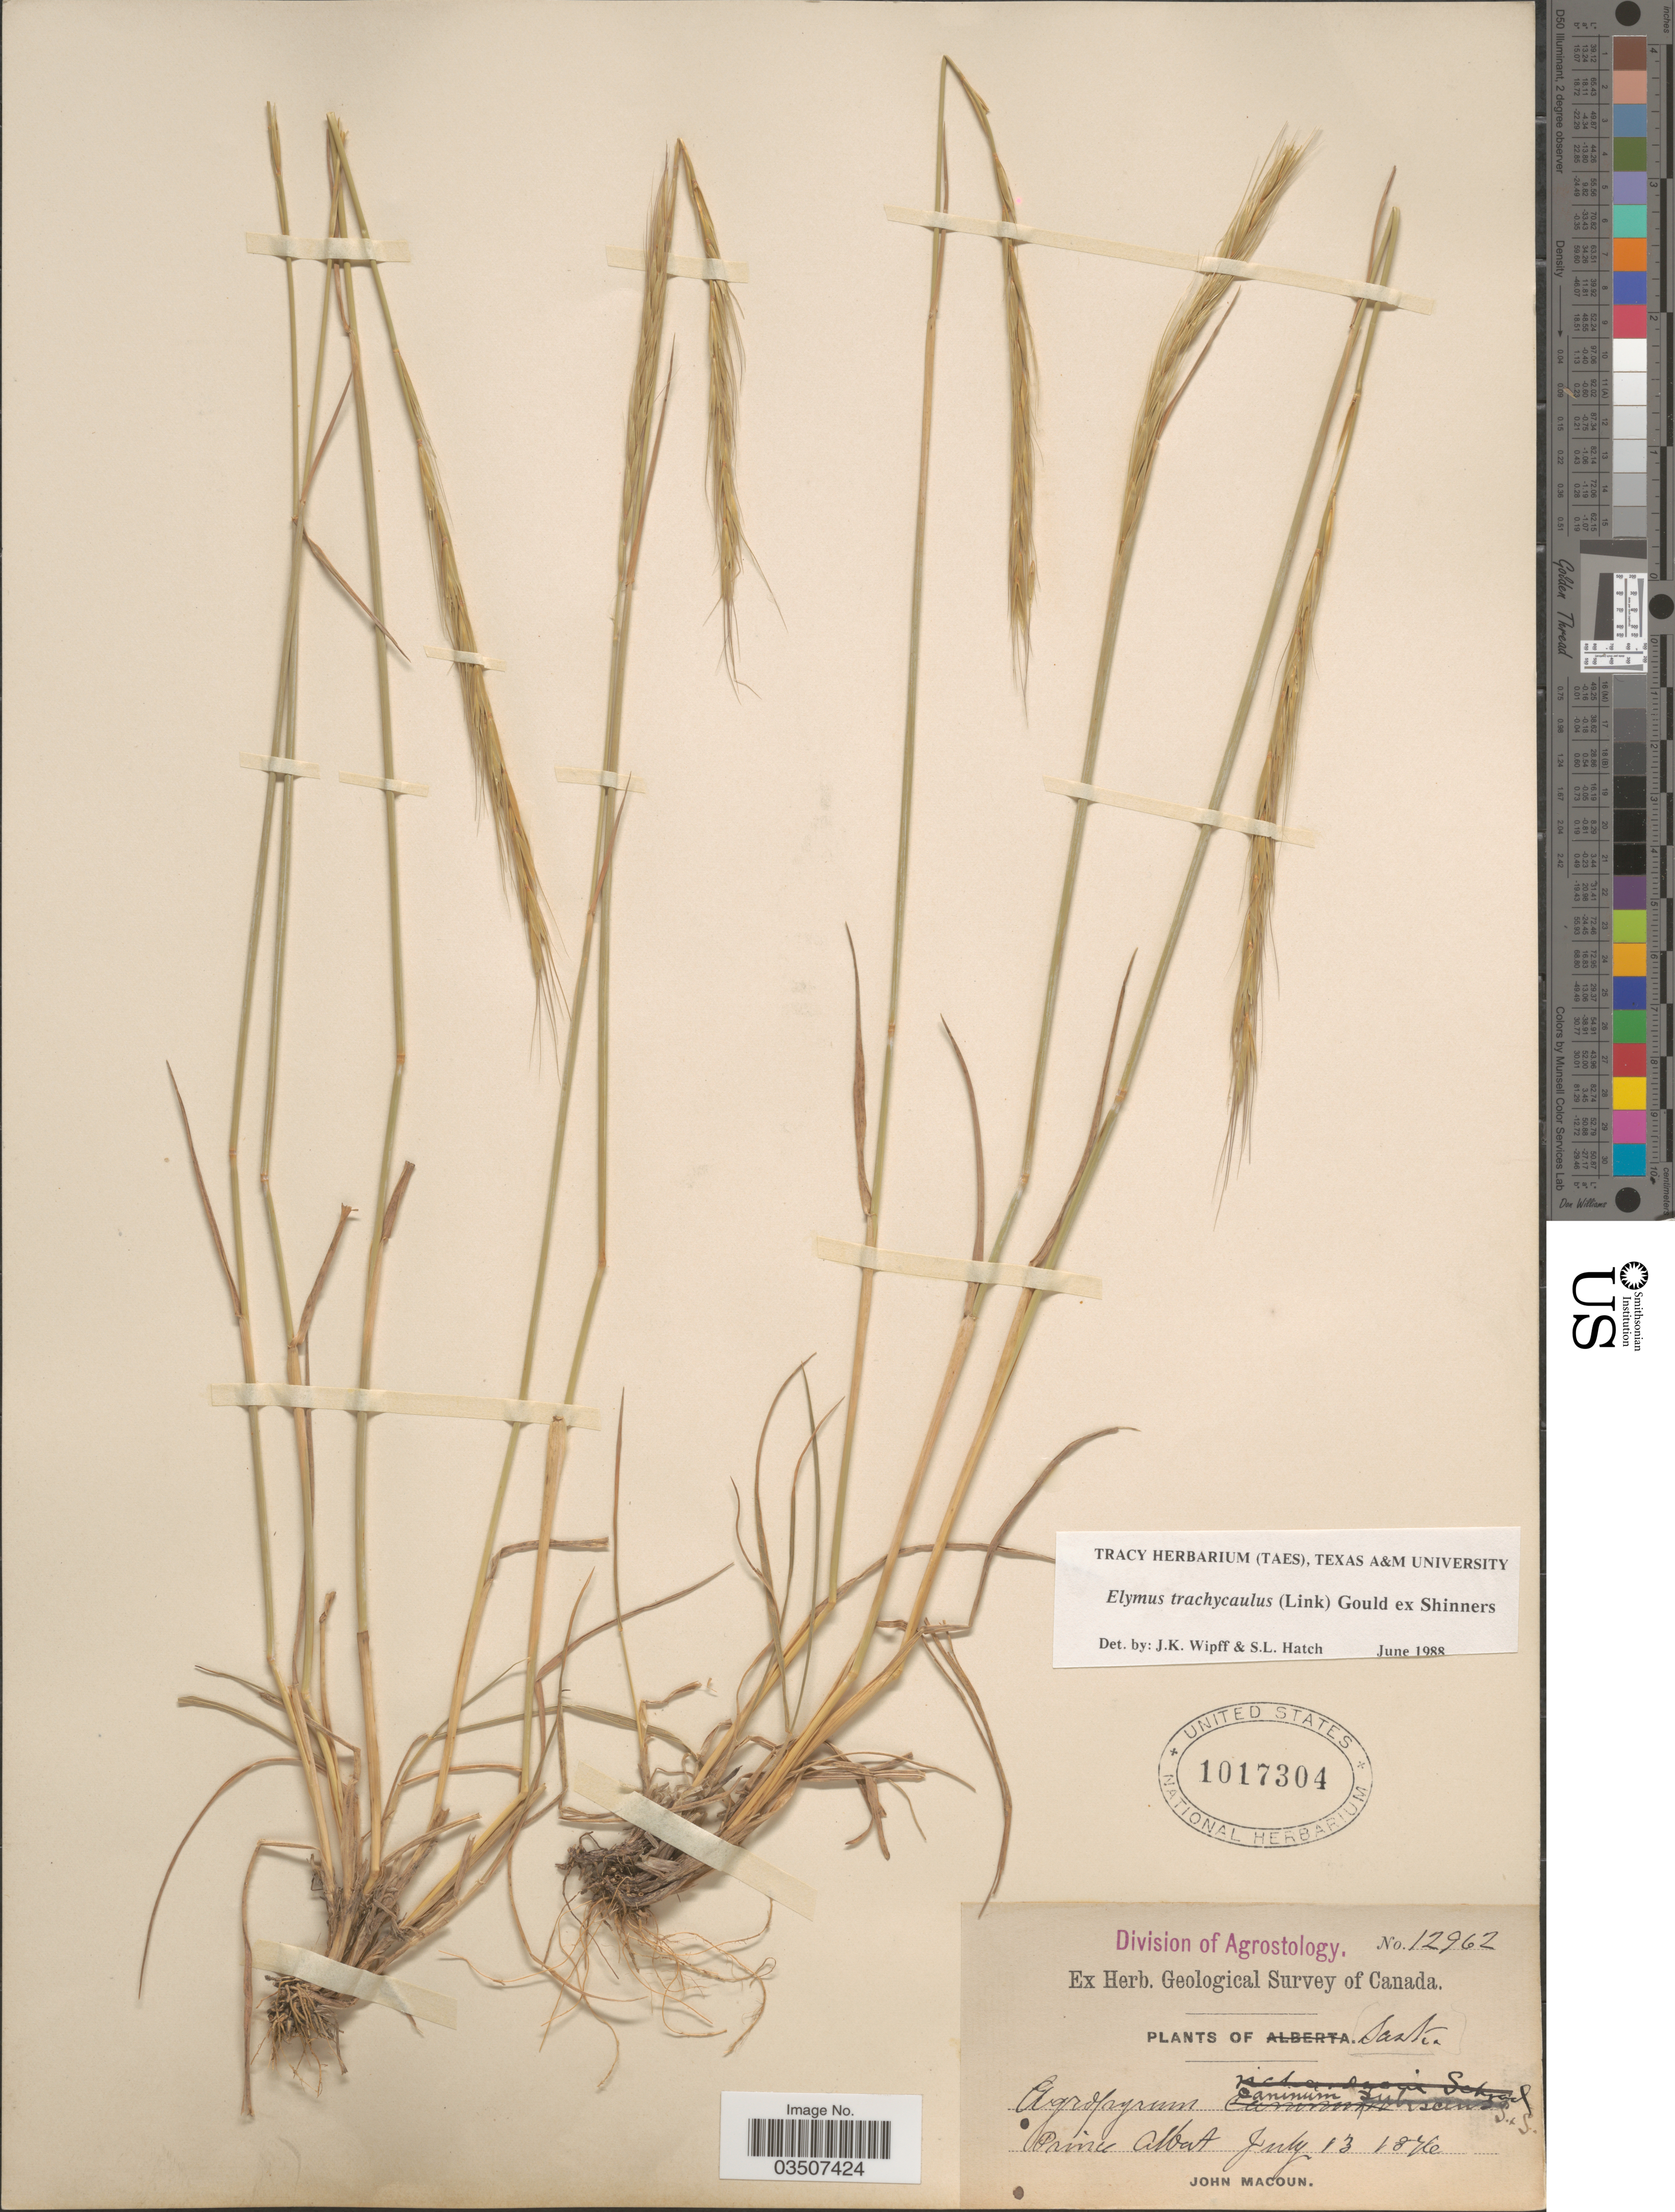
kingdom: Plantae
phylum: Tracheophyta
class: Liliopsida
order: Poales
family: Poaceae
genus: Elymus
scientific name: Elymus trachycaulus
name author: (Link) Gould ex Shinners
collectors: J. Macoun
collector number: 12962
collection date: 1876-07-13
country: Canada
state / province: Saskatchewan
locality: Geological Survey of Canada. Prince Albert.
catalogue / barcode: US 1017304